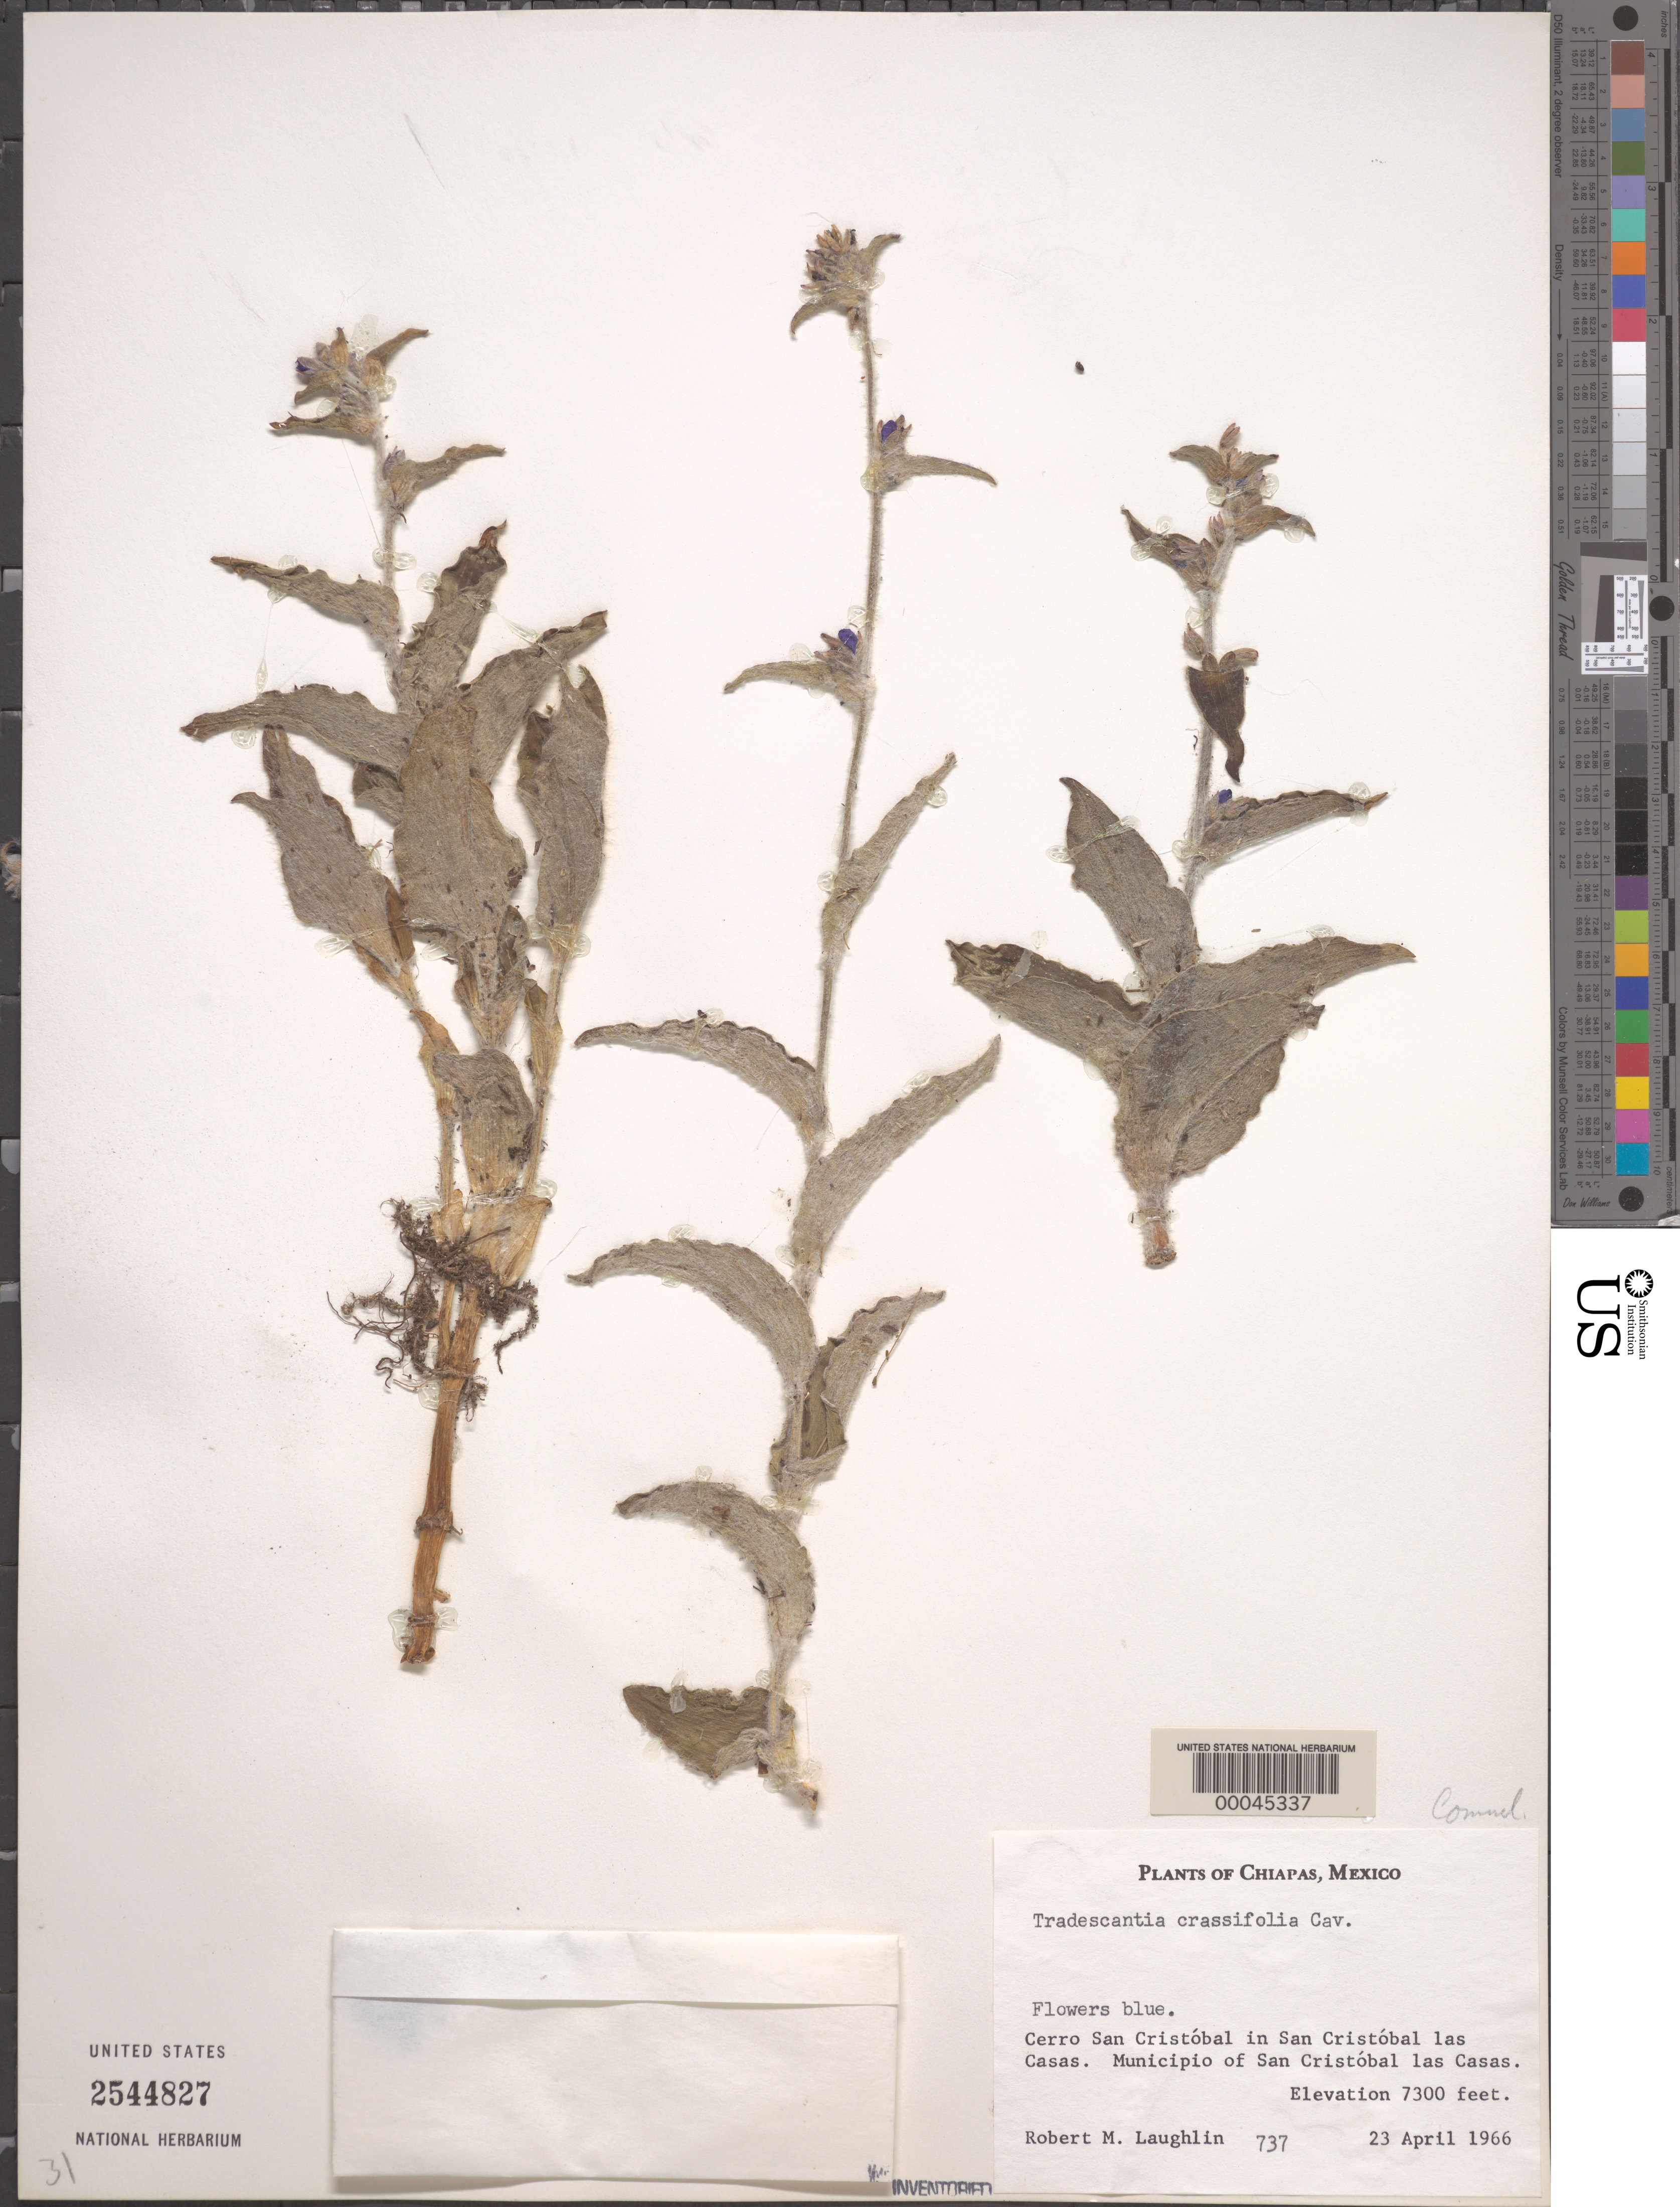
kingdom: Plantae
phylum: Tracheophyta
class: Liliopsida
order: Commelinales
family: Commelinaceae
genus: Tradescantia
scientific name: Tradescantia crassifolia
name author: Cav.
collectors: R. M. Laughlin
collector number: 737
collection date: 1966-04-23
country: Mexico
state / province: Chiapas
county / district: San Cristóbal de Las Casas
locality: Cerro San Cristobal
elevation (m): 2225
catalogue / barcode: US 2544827